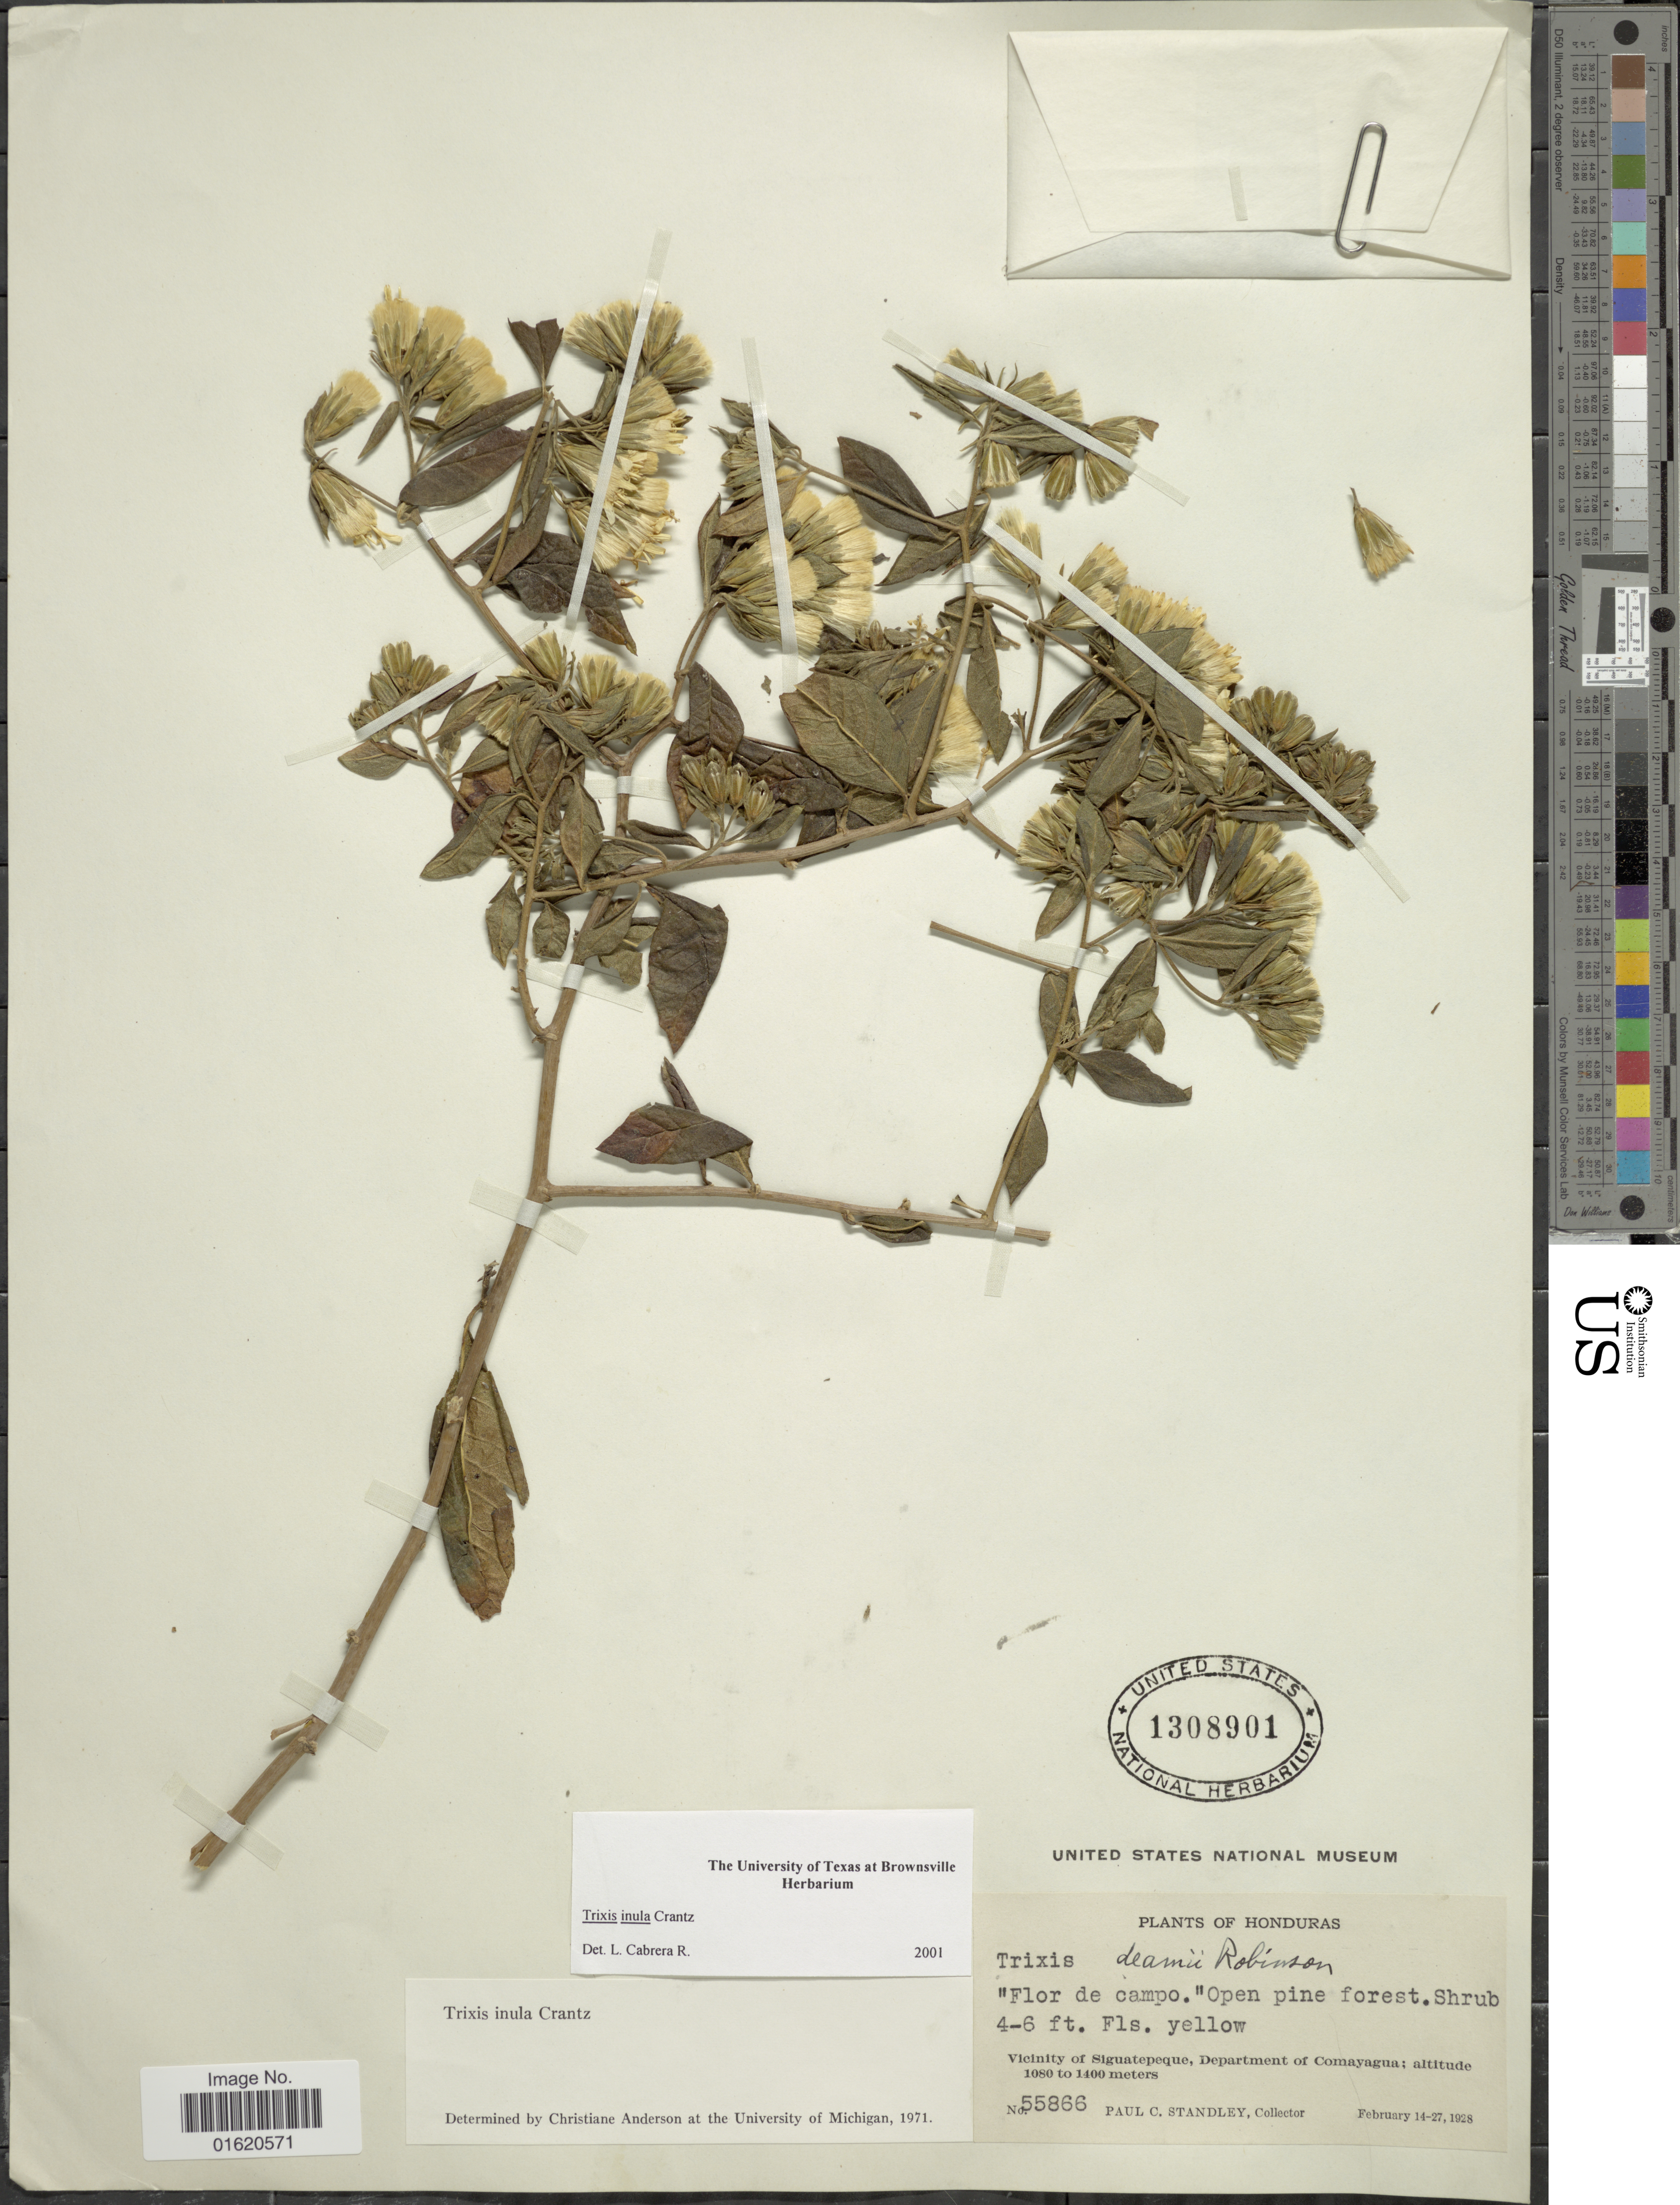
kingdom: Plantae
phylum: Tracheophyta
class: Magnoliopsida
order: Asterales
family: Asteraceae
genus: Trixis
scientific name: Trixis inula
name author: Crantz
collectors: P. C. Standley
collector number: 55866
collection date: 1928-02-14/1928-02-27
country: Honduras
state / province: Comayagua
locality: Flor de campo.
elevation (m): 1080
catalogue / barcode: US 13089801